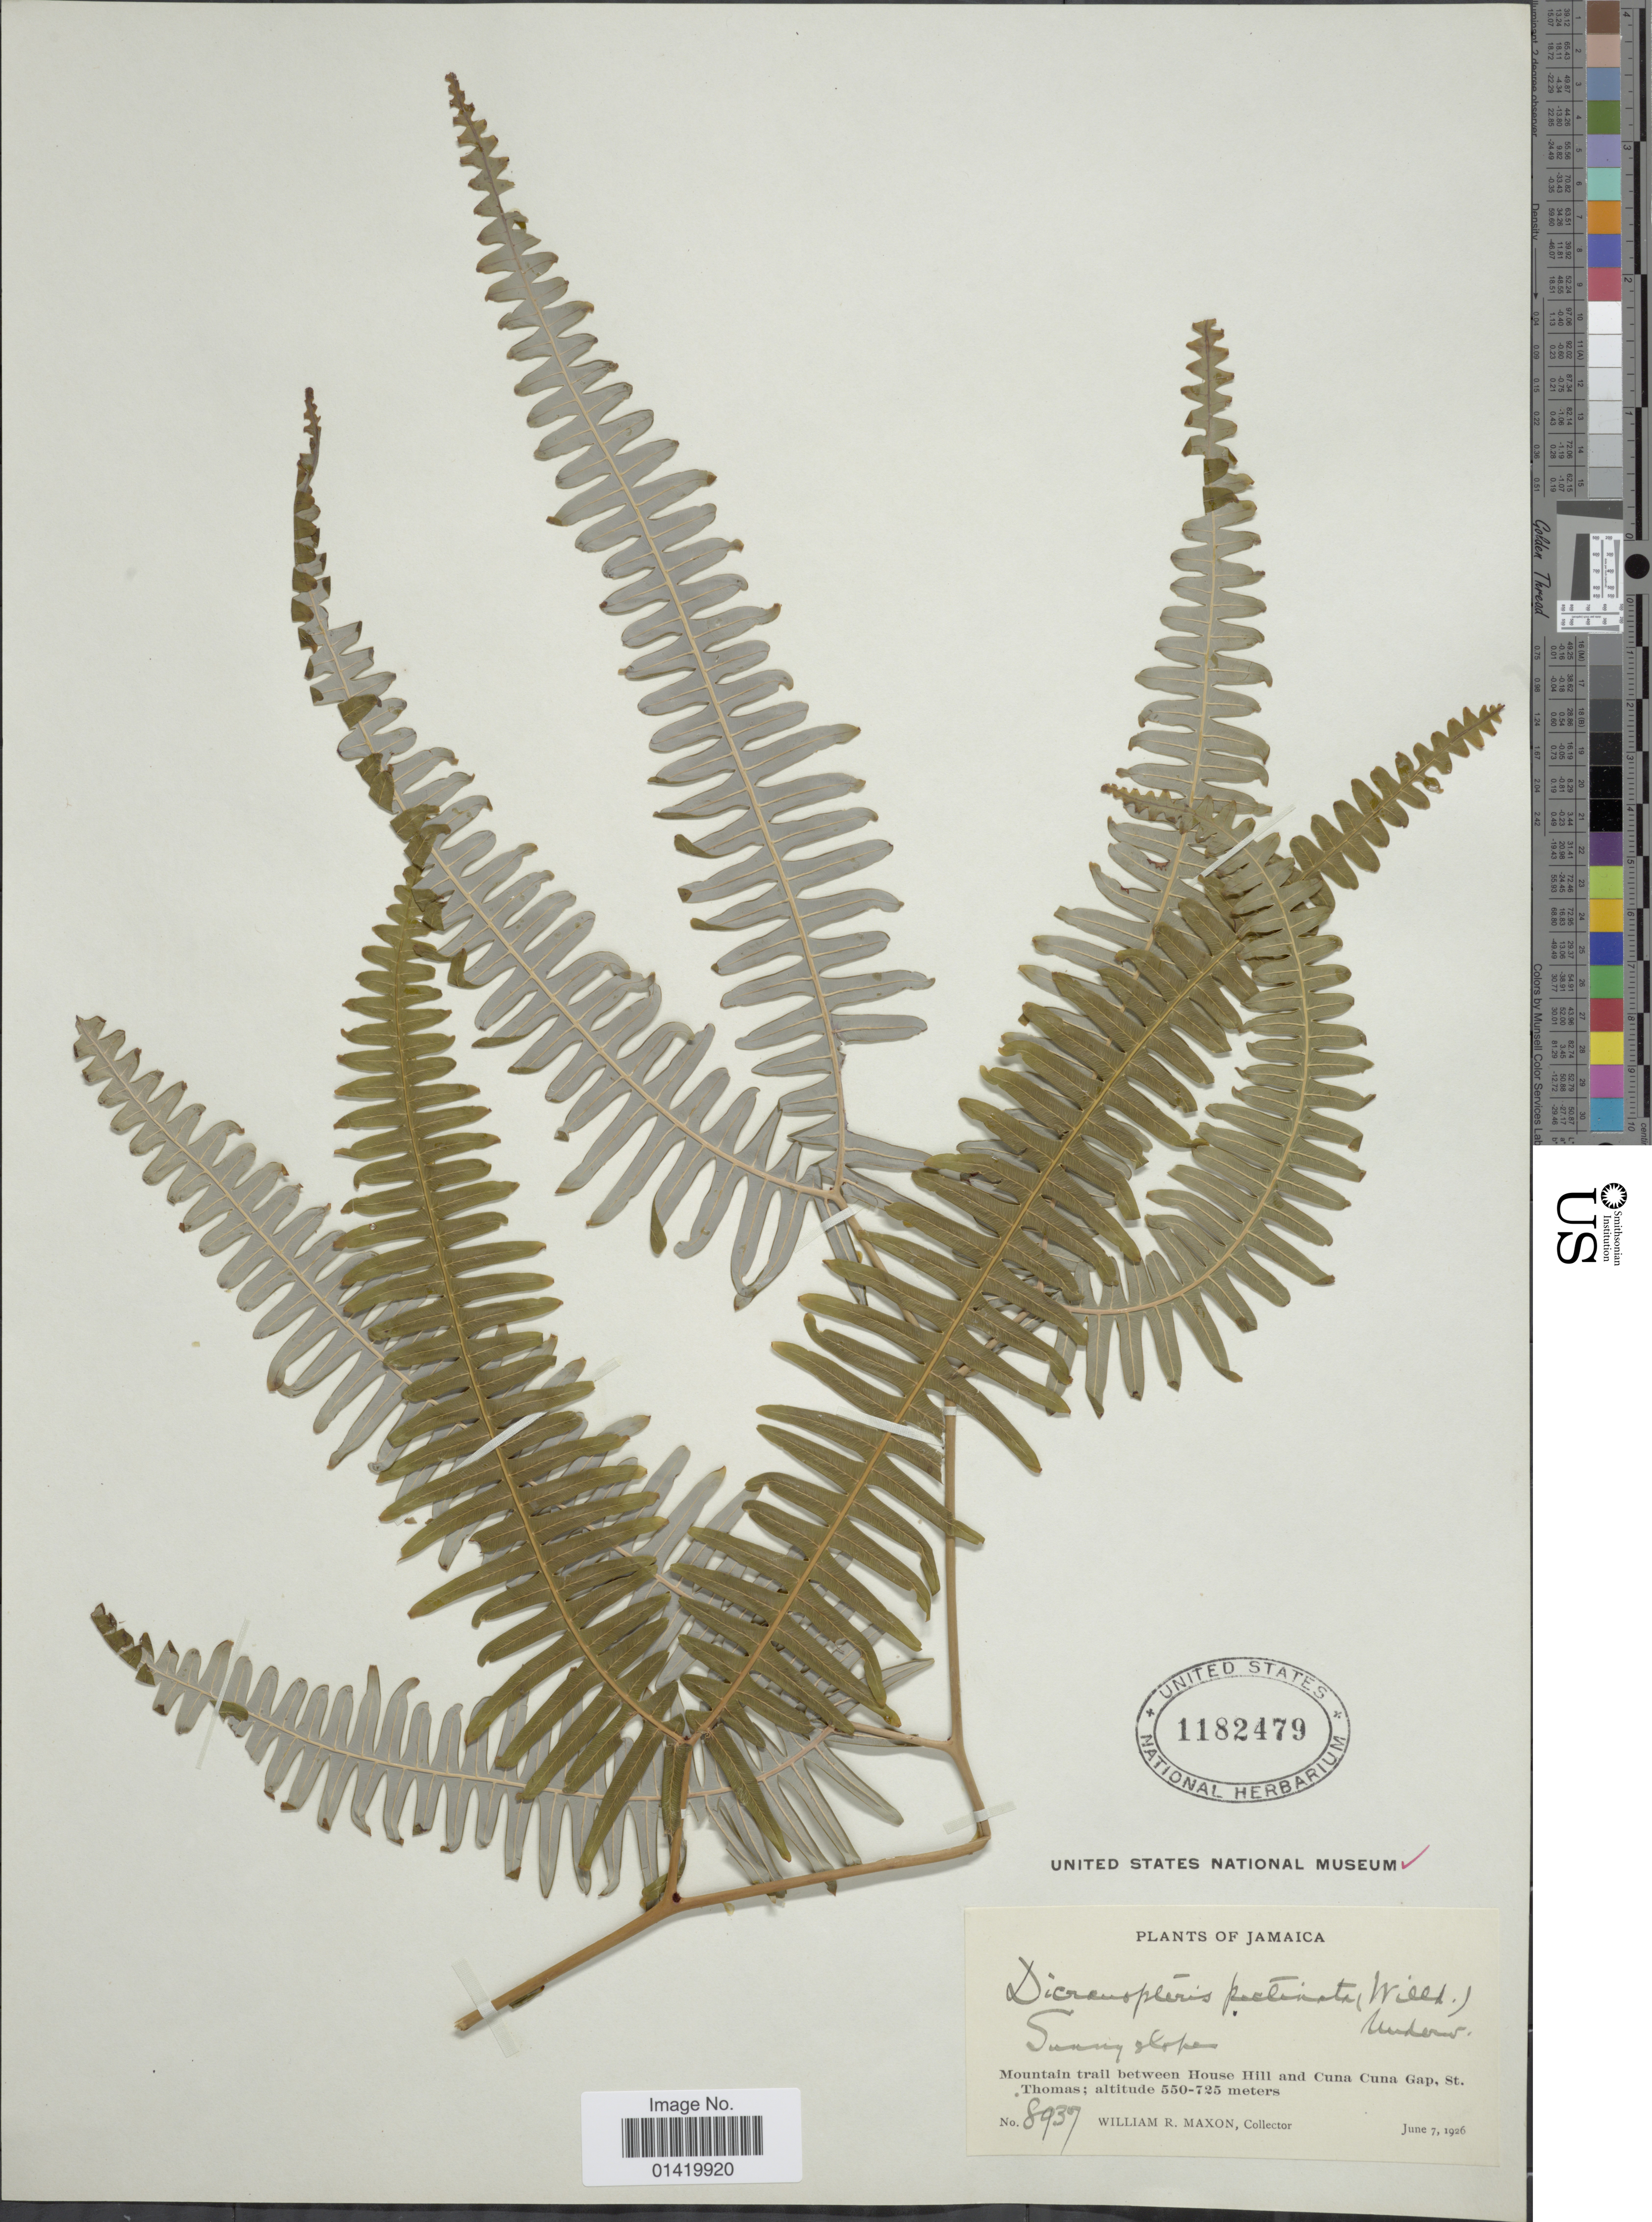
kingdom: Plantae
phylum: Tracheophyta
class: Polypodiopsida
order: Gleicheniales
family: Gleicheniaceae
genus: Gleichenella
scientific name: Gleichenella pectinata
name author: (Willd.) Ching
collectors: W. R. Maxon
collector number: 8937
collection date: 1926-06-07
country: Jamaica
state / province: Saint Thomas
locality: Mountain trail between House Hill and Cuna Cuna Gap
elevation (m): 550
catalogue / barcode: US 1182479